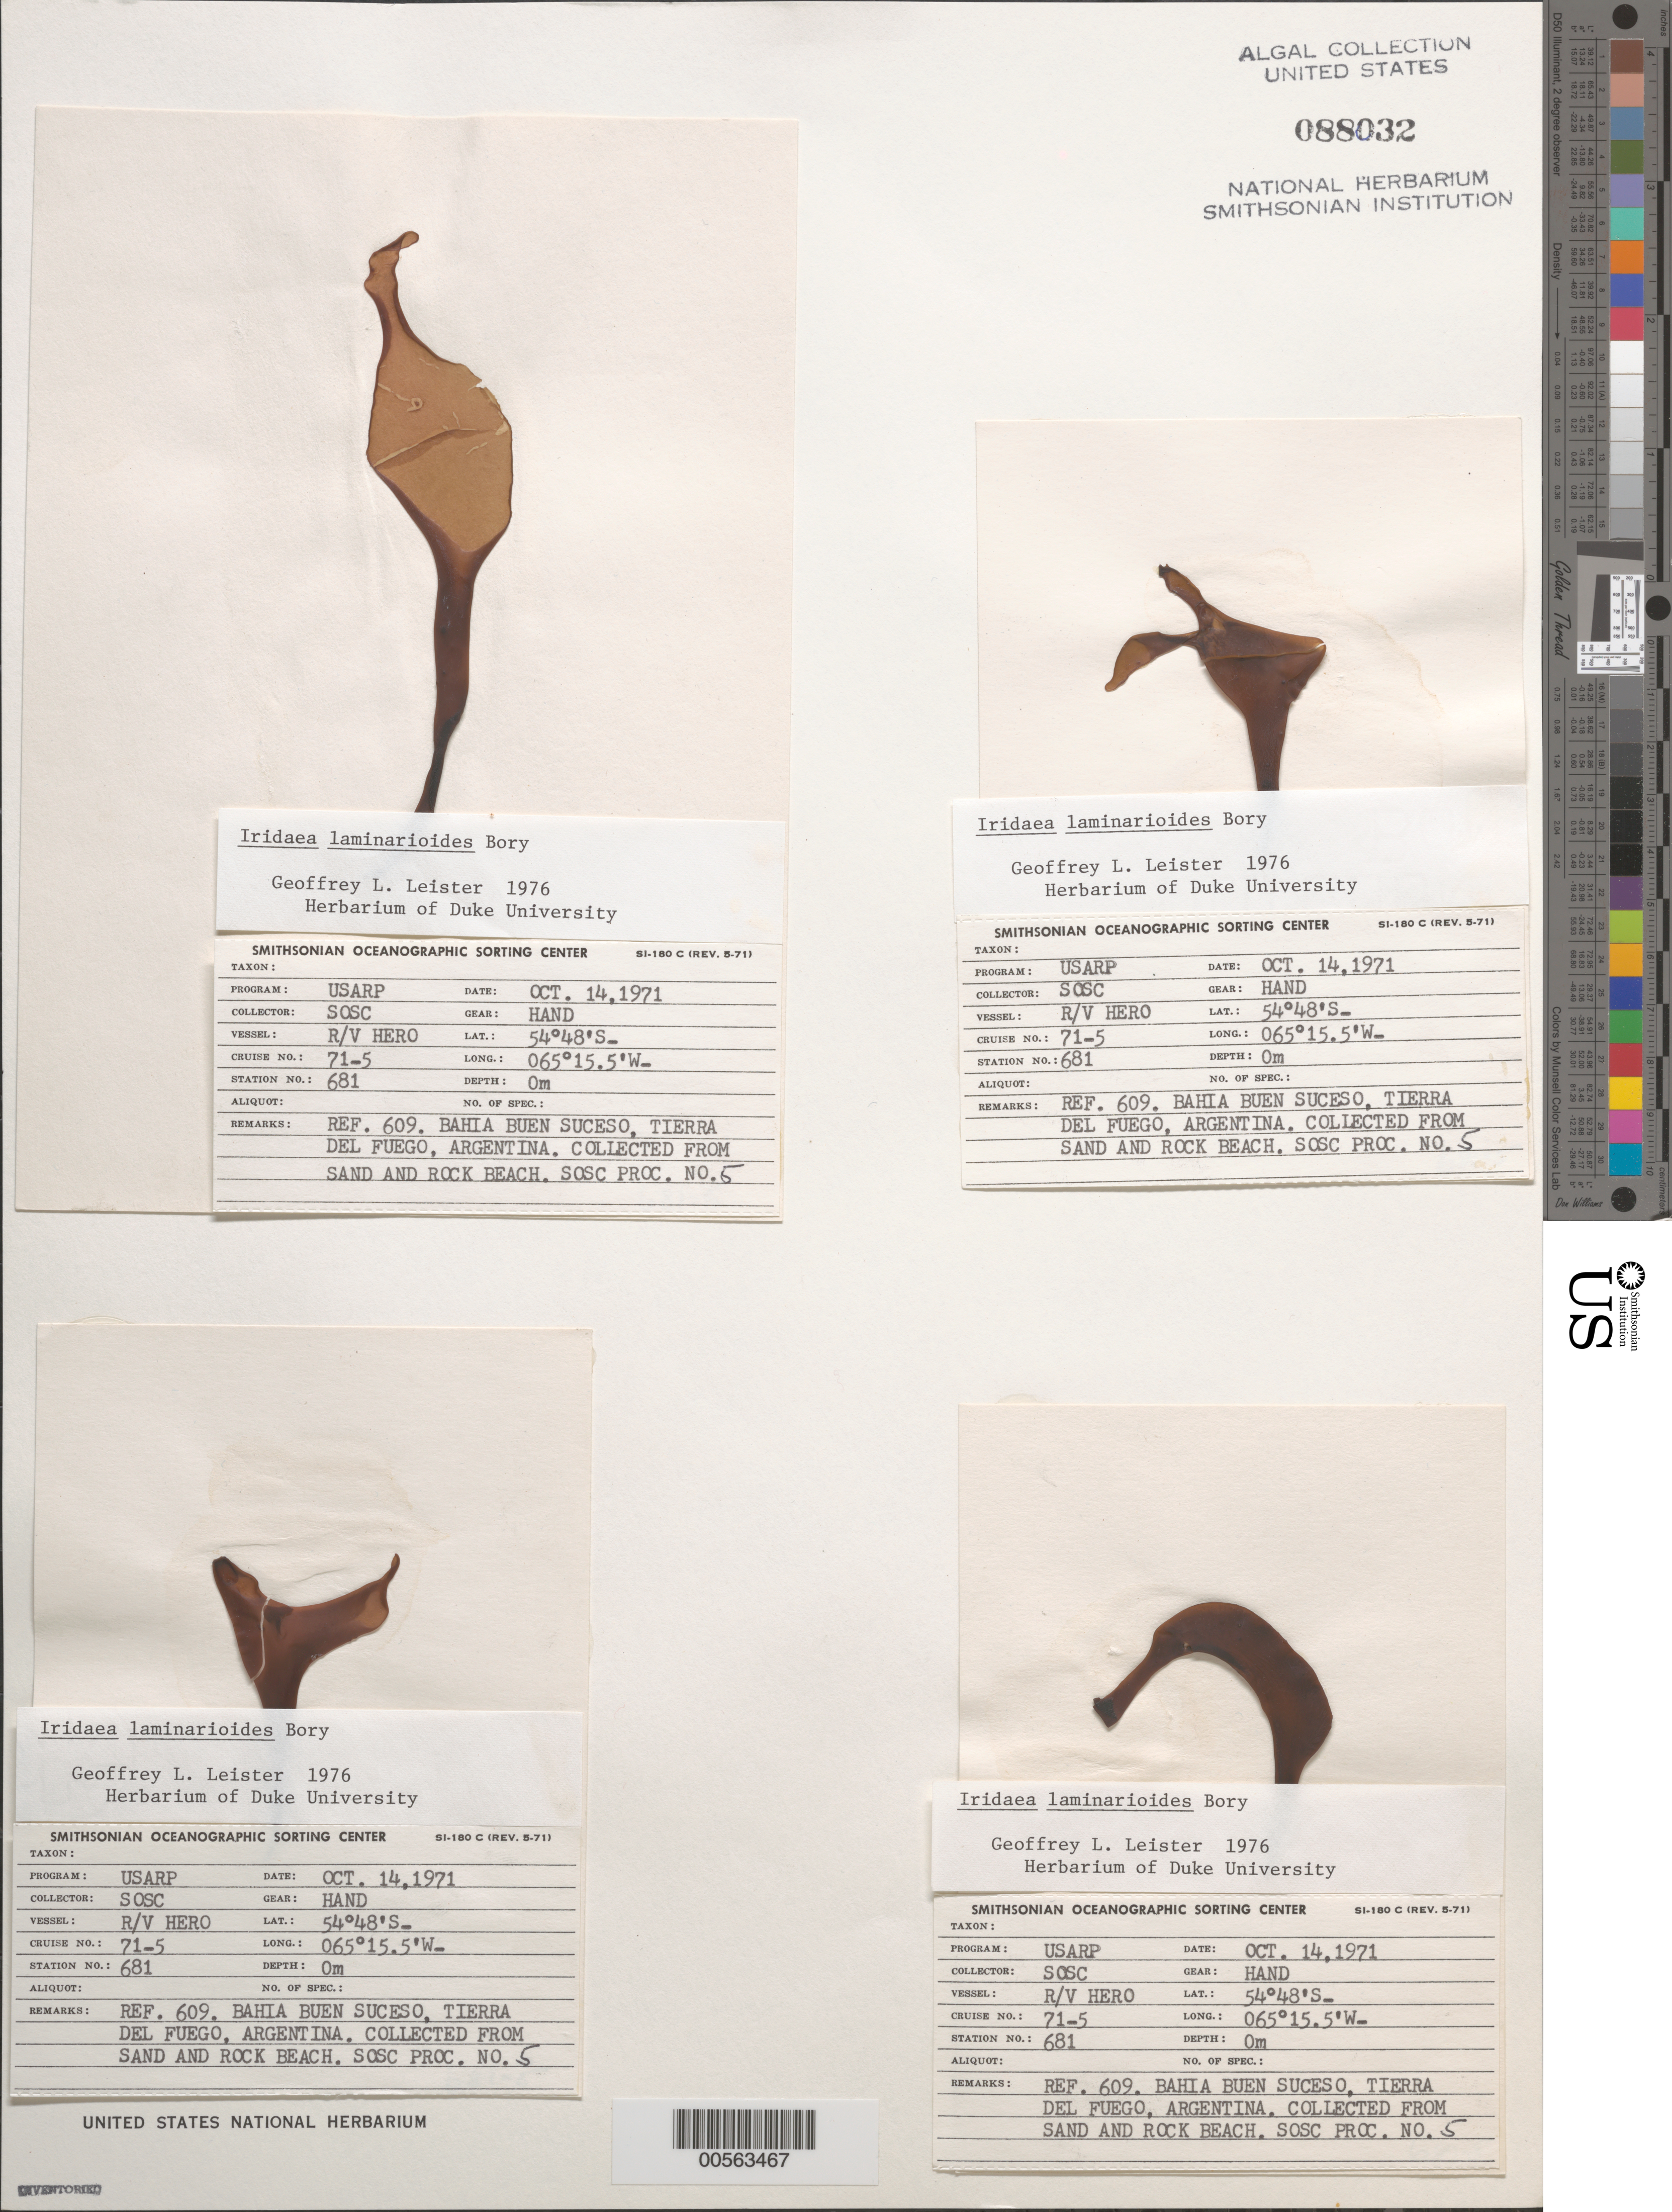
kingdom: Plantae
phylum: Rhodophyta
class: Florideophyceae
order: Gigartinales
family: Gigartinaceae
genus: Mazzaella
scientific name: Mazzaella laminarioides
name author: (Bory) Fredericq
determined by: Algae name updating Project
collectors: SOSC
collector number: Station 681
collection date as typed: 14 Oct 1971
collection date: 1971-10-14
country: Argentina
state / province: Tierra del Fuego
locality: Bahia Buen Suceso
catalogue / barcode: US 88032